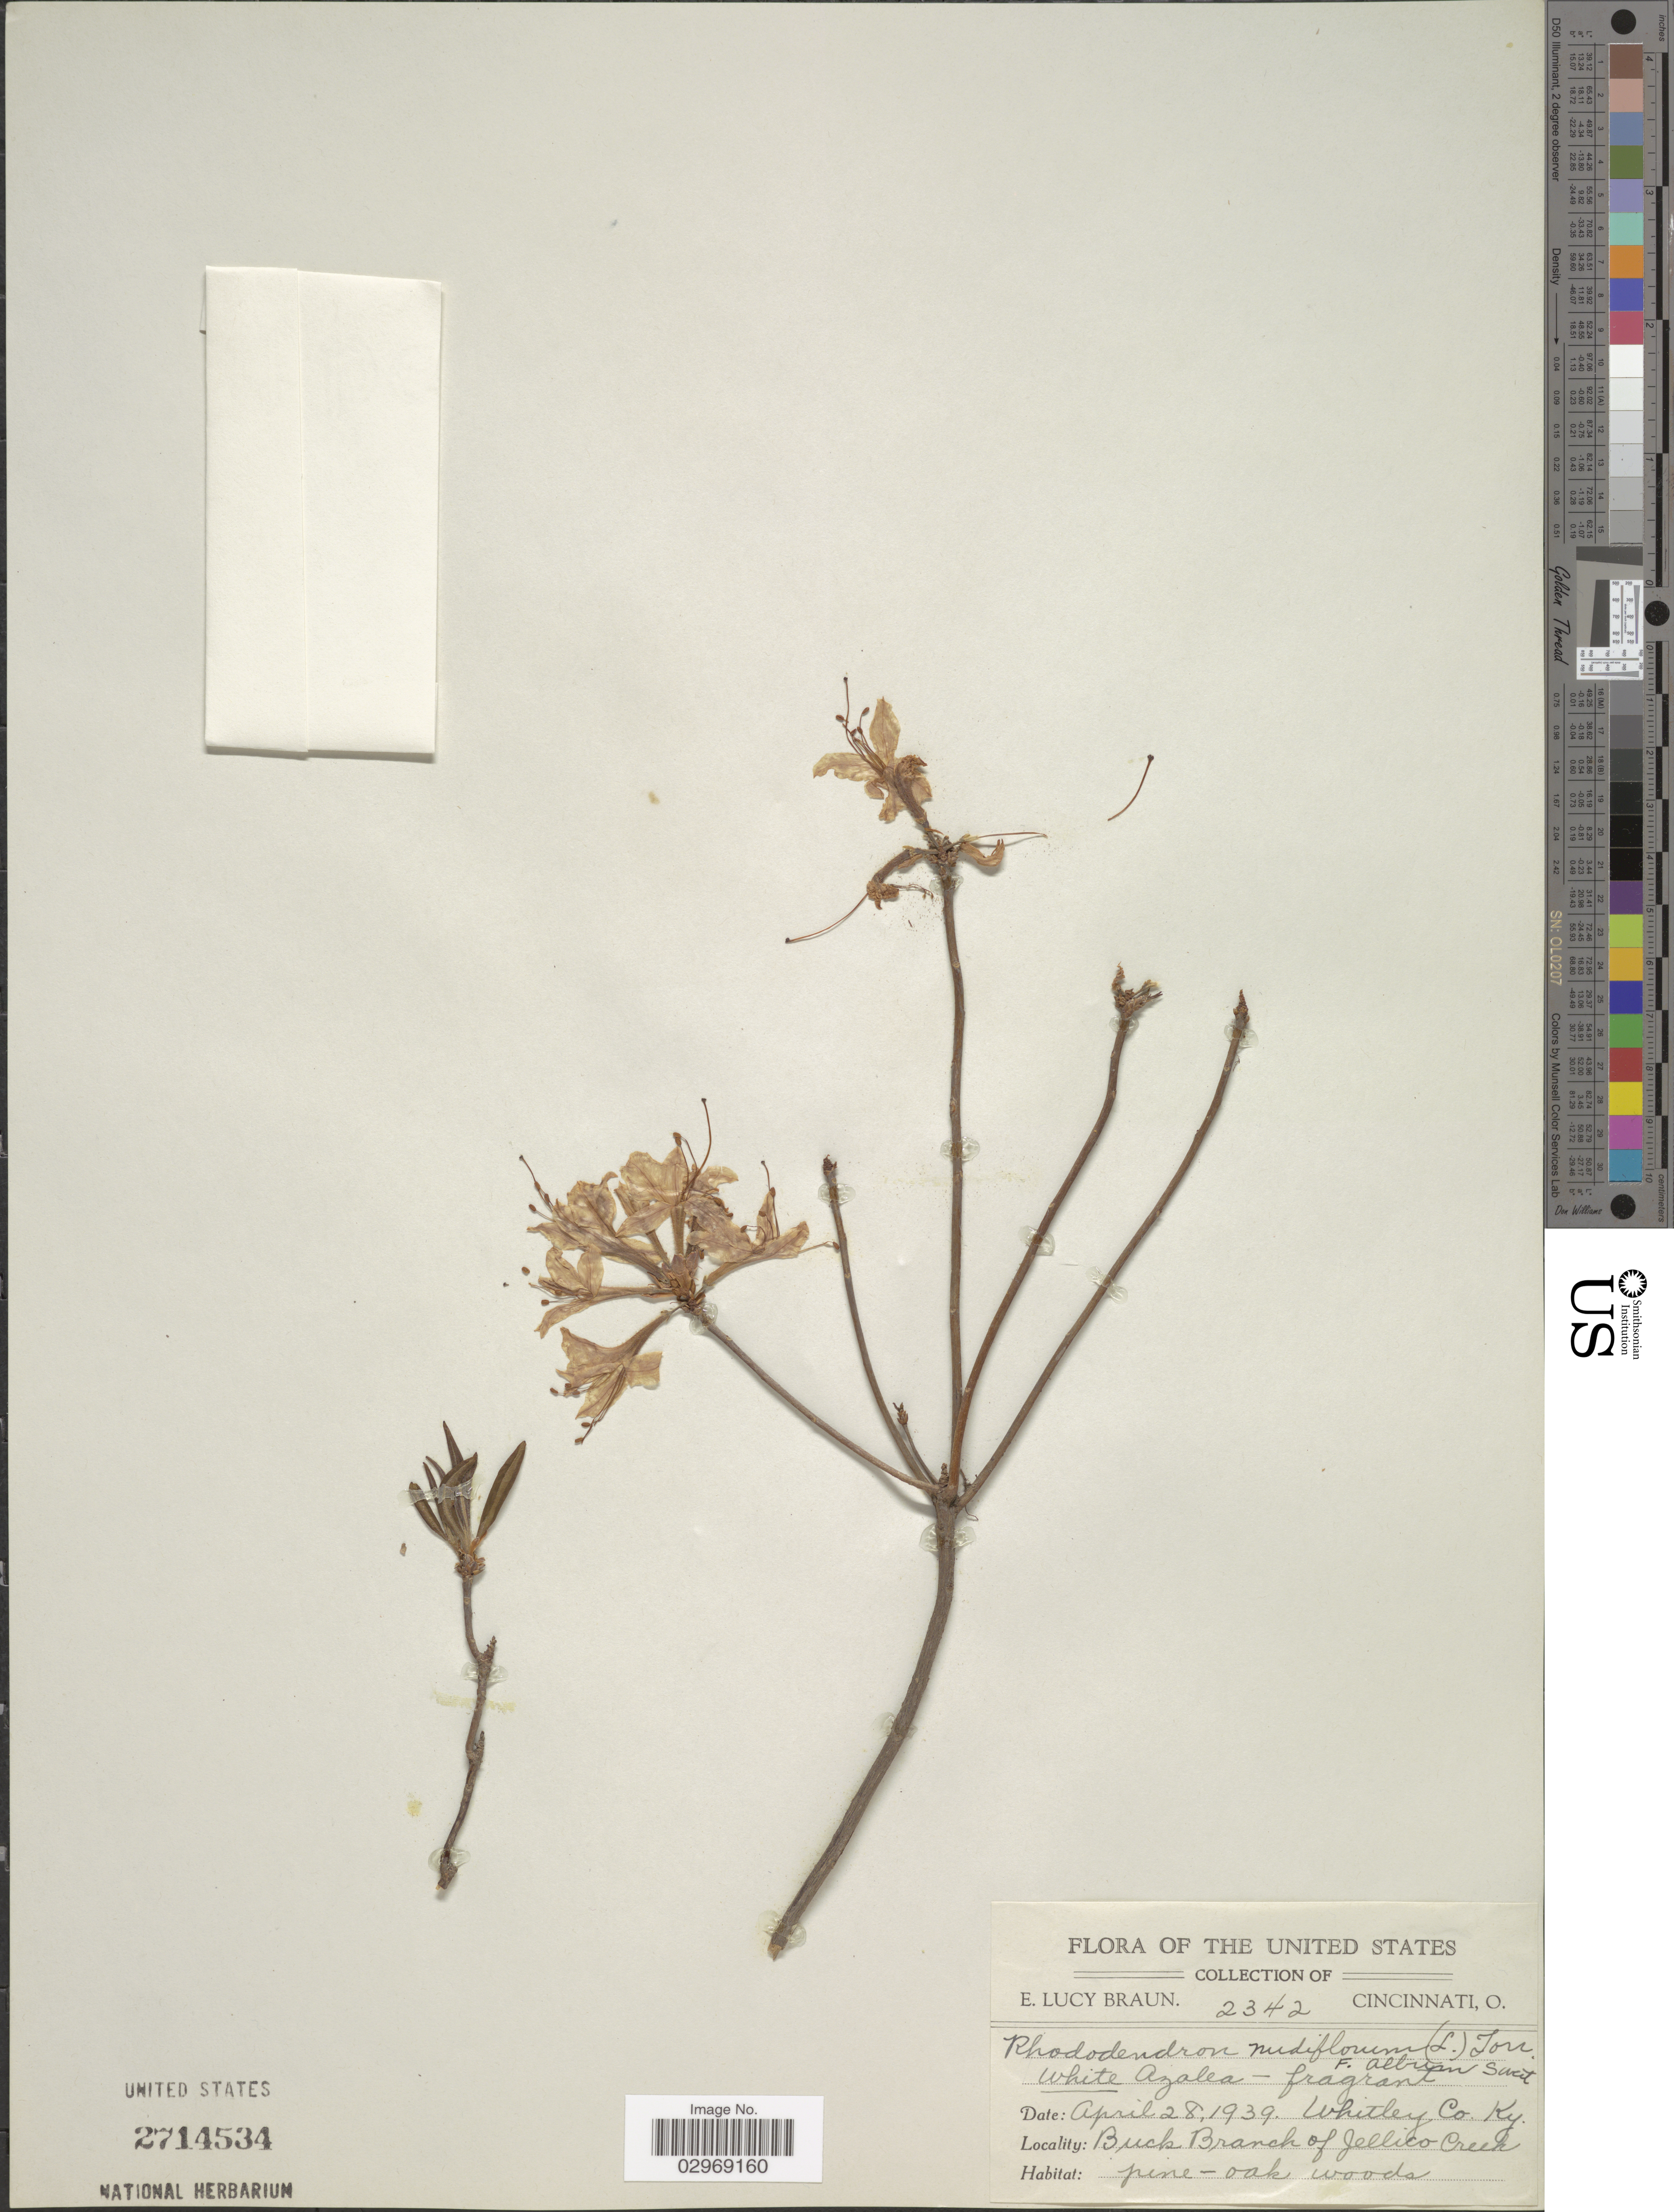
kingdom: Plantae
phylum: Tracheophyta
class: Magnoliopsida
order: Ericales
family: Ericaceae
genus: Rhododendron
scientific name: Rhododendron nudiflorum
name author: Torr.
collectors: E. L. Braun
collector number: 2342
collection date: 1939-04-28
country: United States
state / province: Kentucky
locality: Whitley Co. Ky. Buck Branch of Jellico Creek.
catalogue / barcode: US 2714534